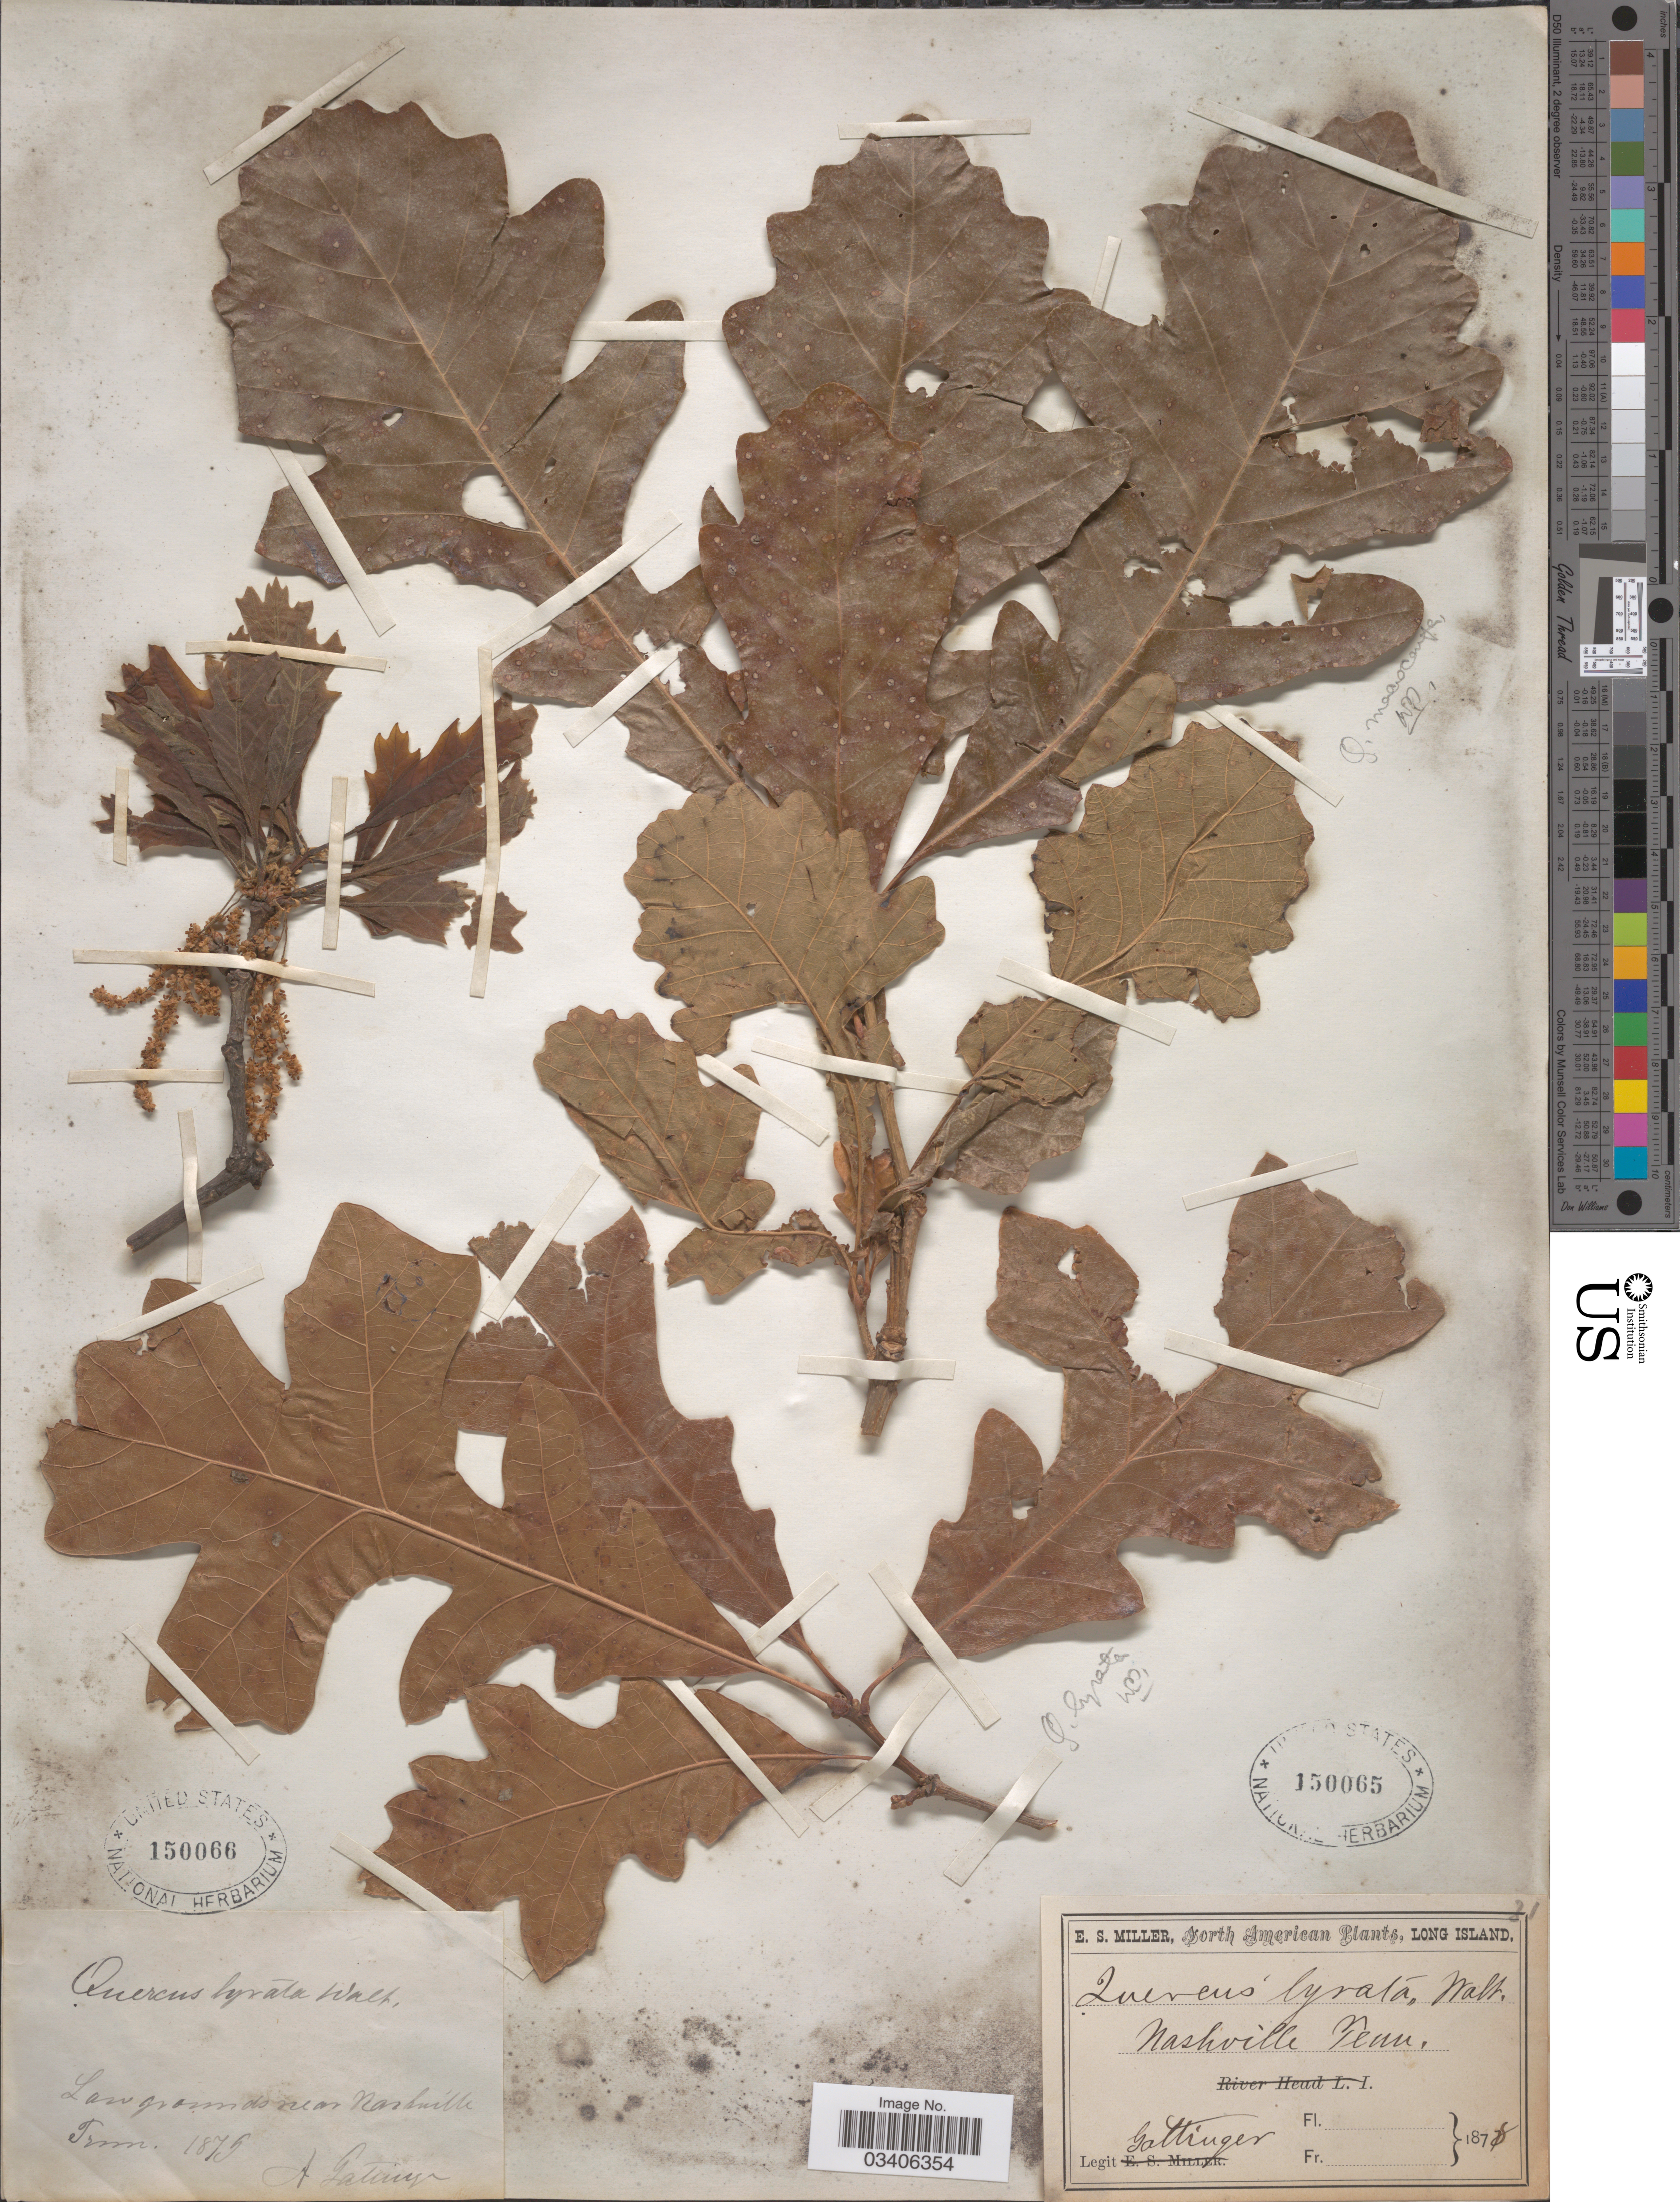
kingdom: Plantae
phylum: Tracheophyta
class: Magnoliopsida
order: Fagales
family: Fagaceae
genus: Quercus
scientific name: Quercus lyrata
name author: Walter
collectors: Gattinger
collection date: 1878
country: United States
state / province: Tennessee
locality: Nashville.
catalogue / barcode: US 150065-2